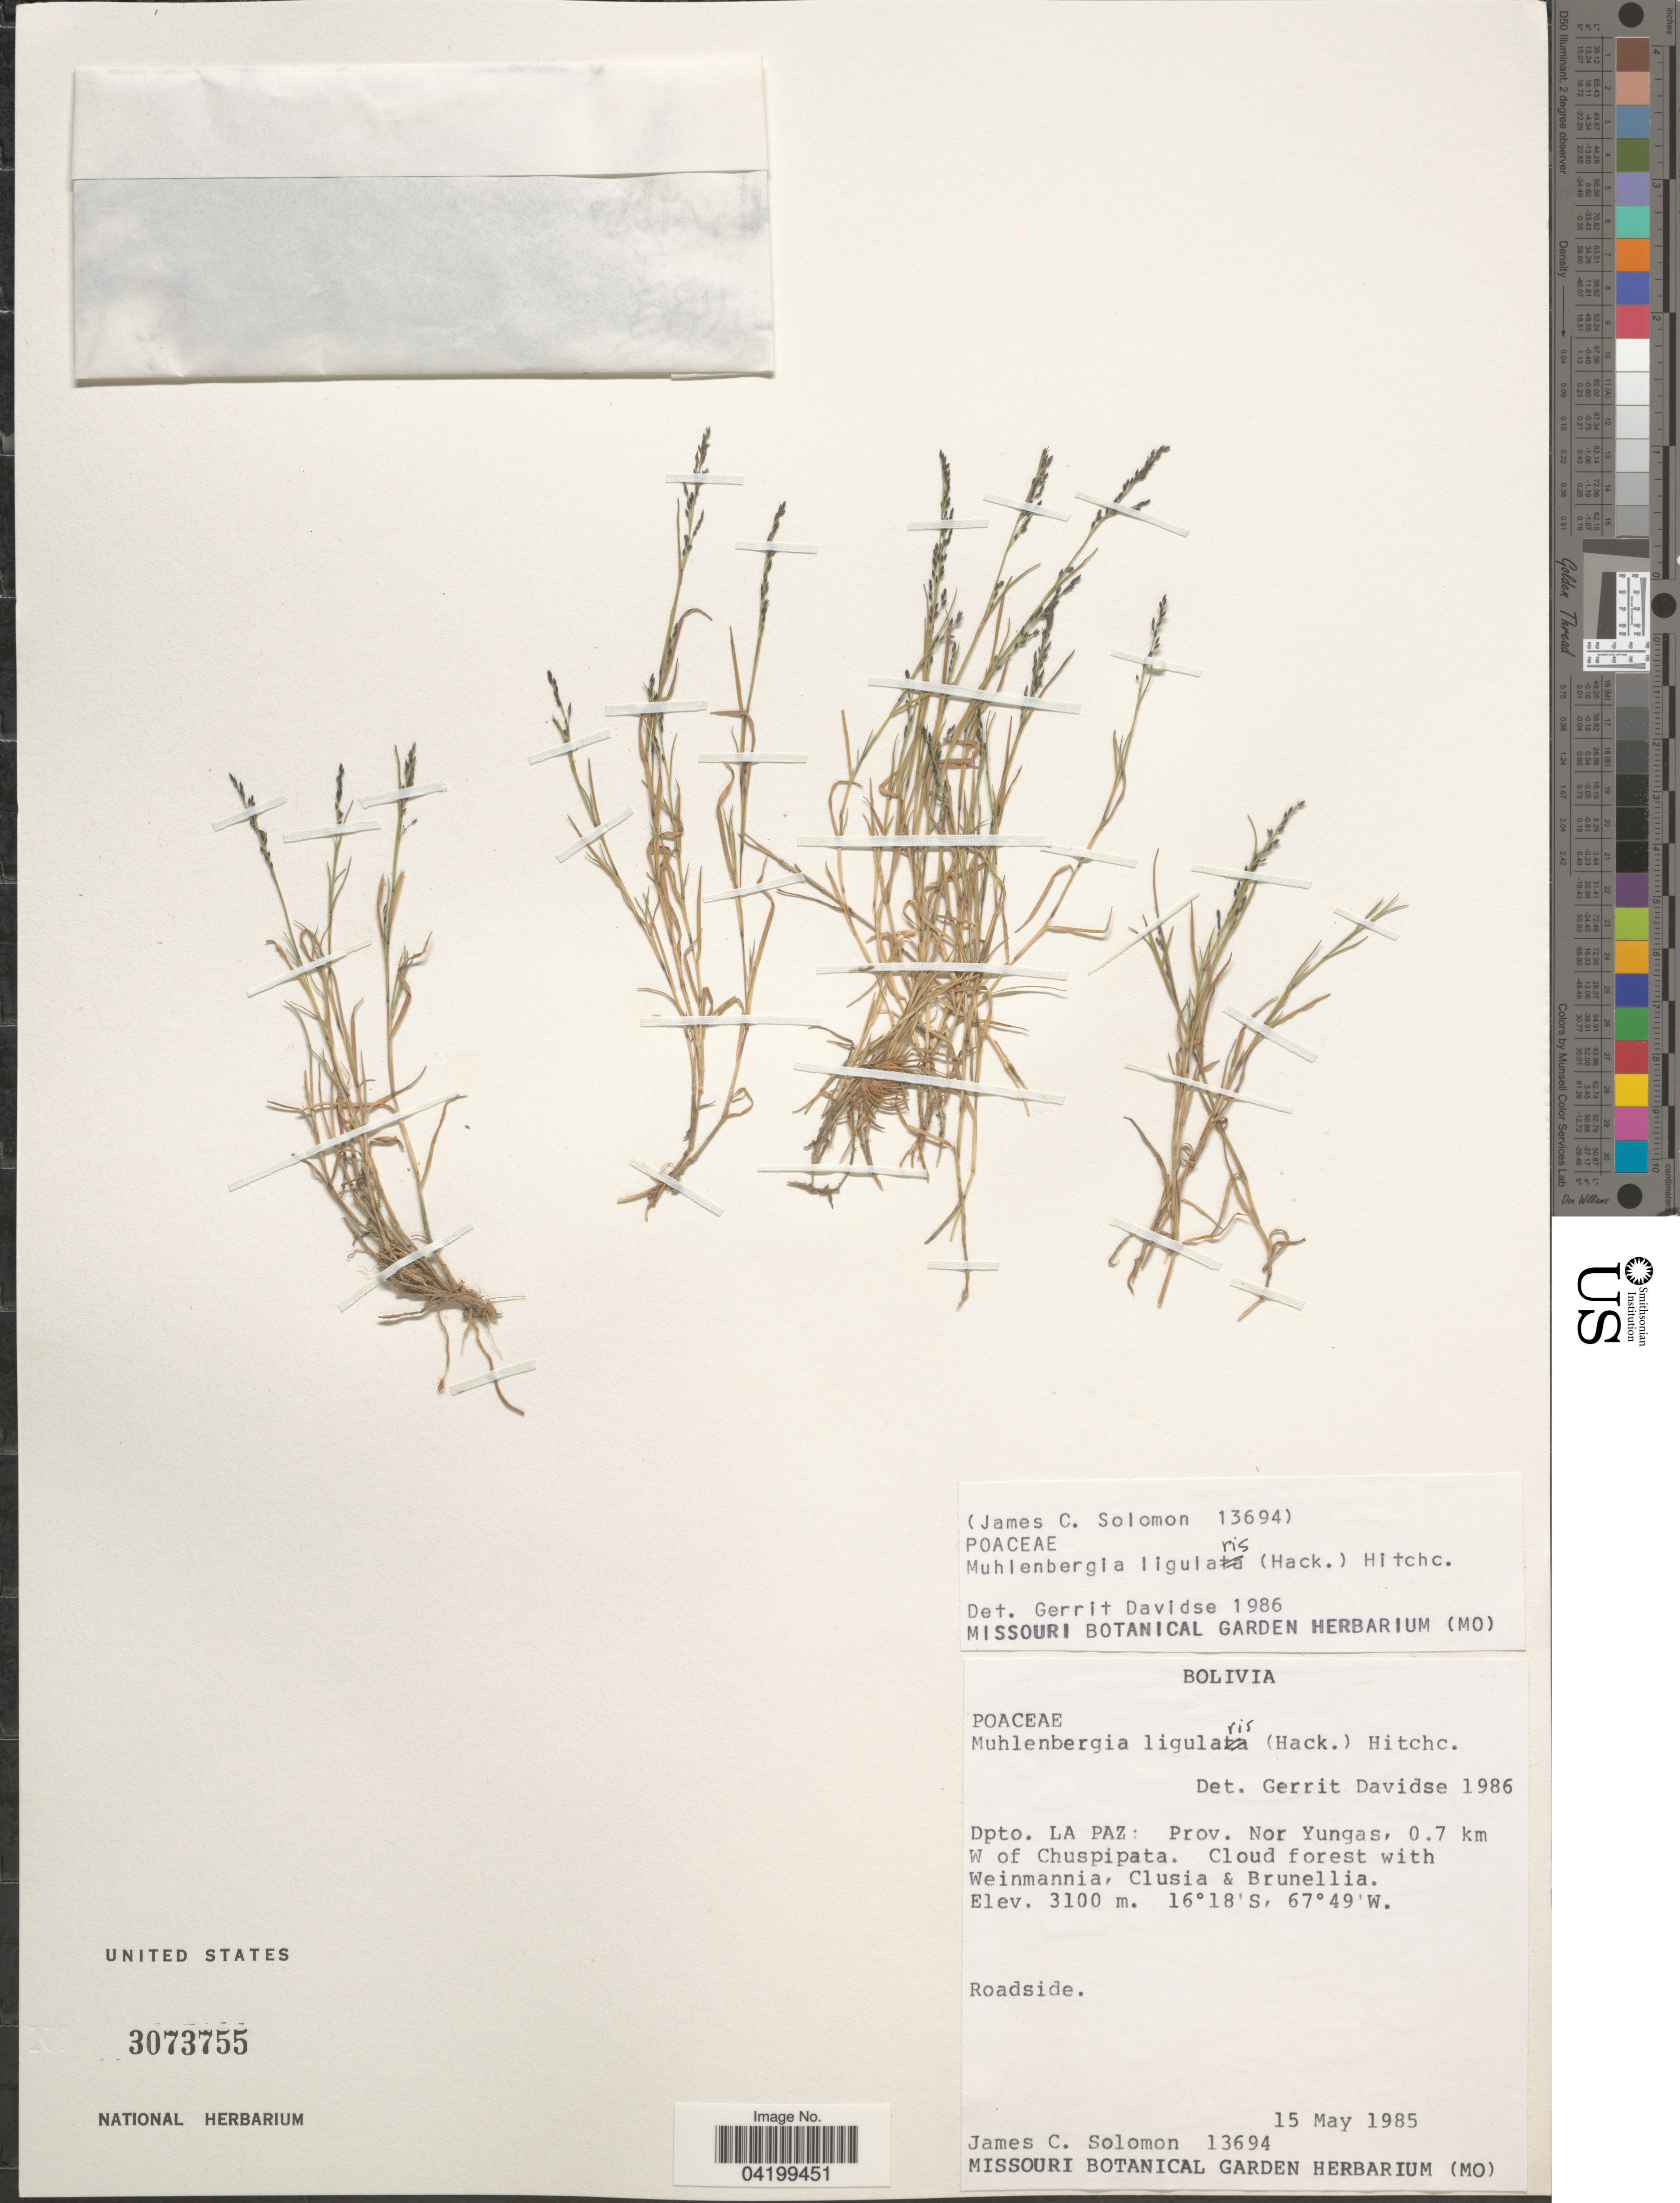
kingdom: Plantae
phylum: Tracheophyta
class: Liliopsida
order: Poales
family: Poaceae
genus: Muhlenbergia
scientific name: Muhlenbergia ligularis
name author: (Hack.) Hitchc.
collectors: J. C. Solomon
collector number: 13694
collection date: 1985-05-15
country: Bolivia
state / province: La Paz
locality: Dpto. La Paz: Prov. Nor Yungas, 0.7 km W of Chuspipata. Roadside.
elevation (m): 3100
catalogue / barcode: US 3073755